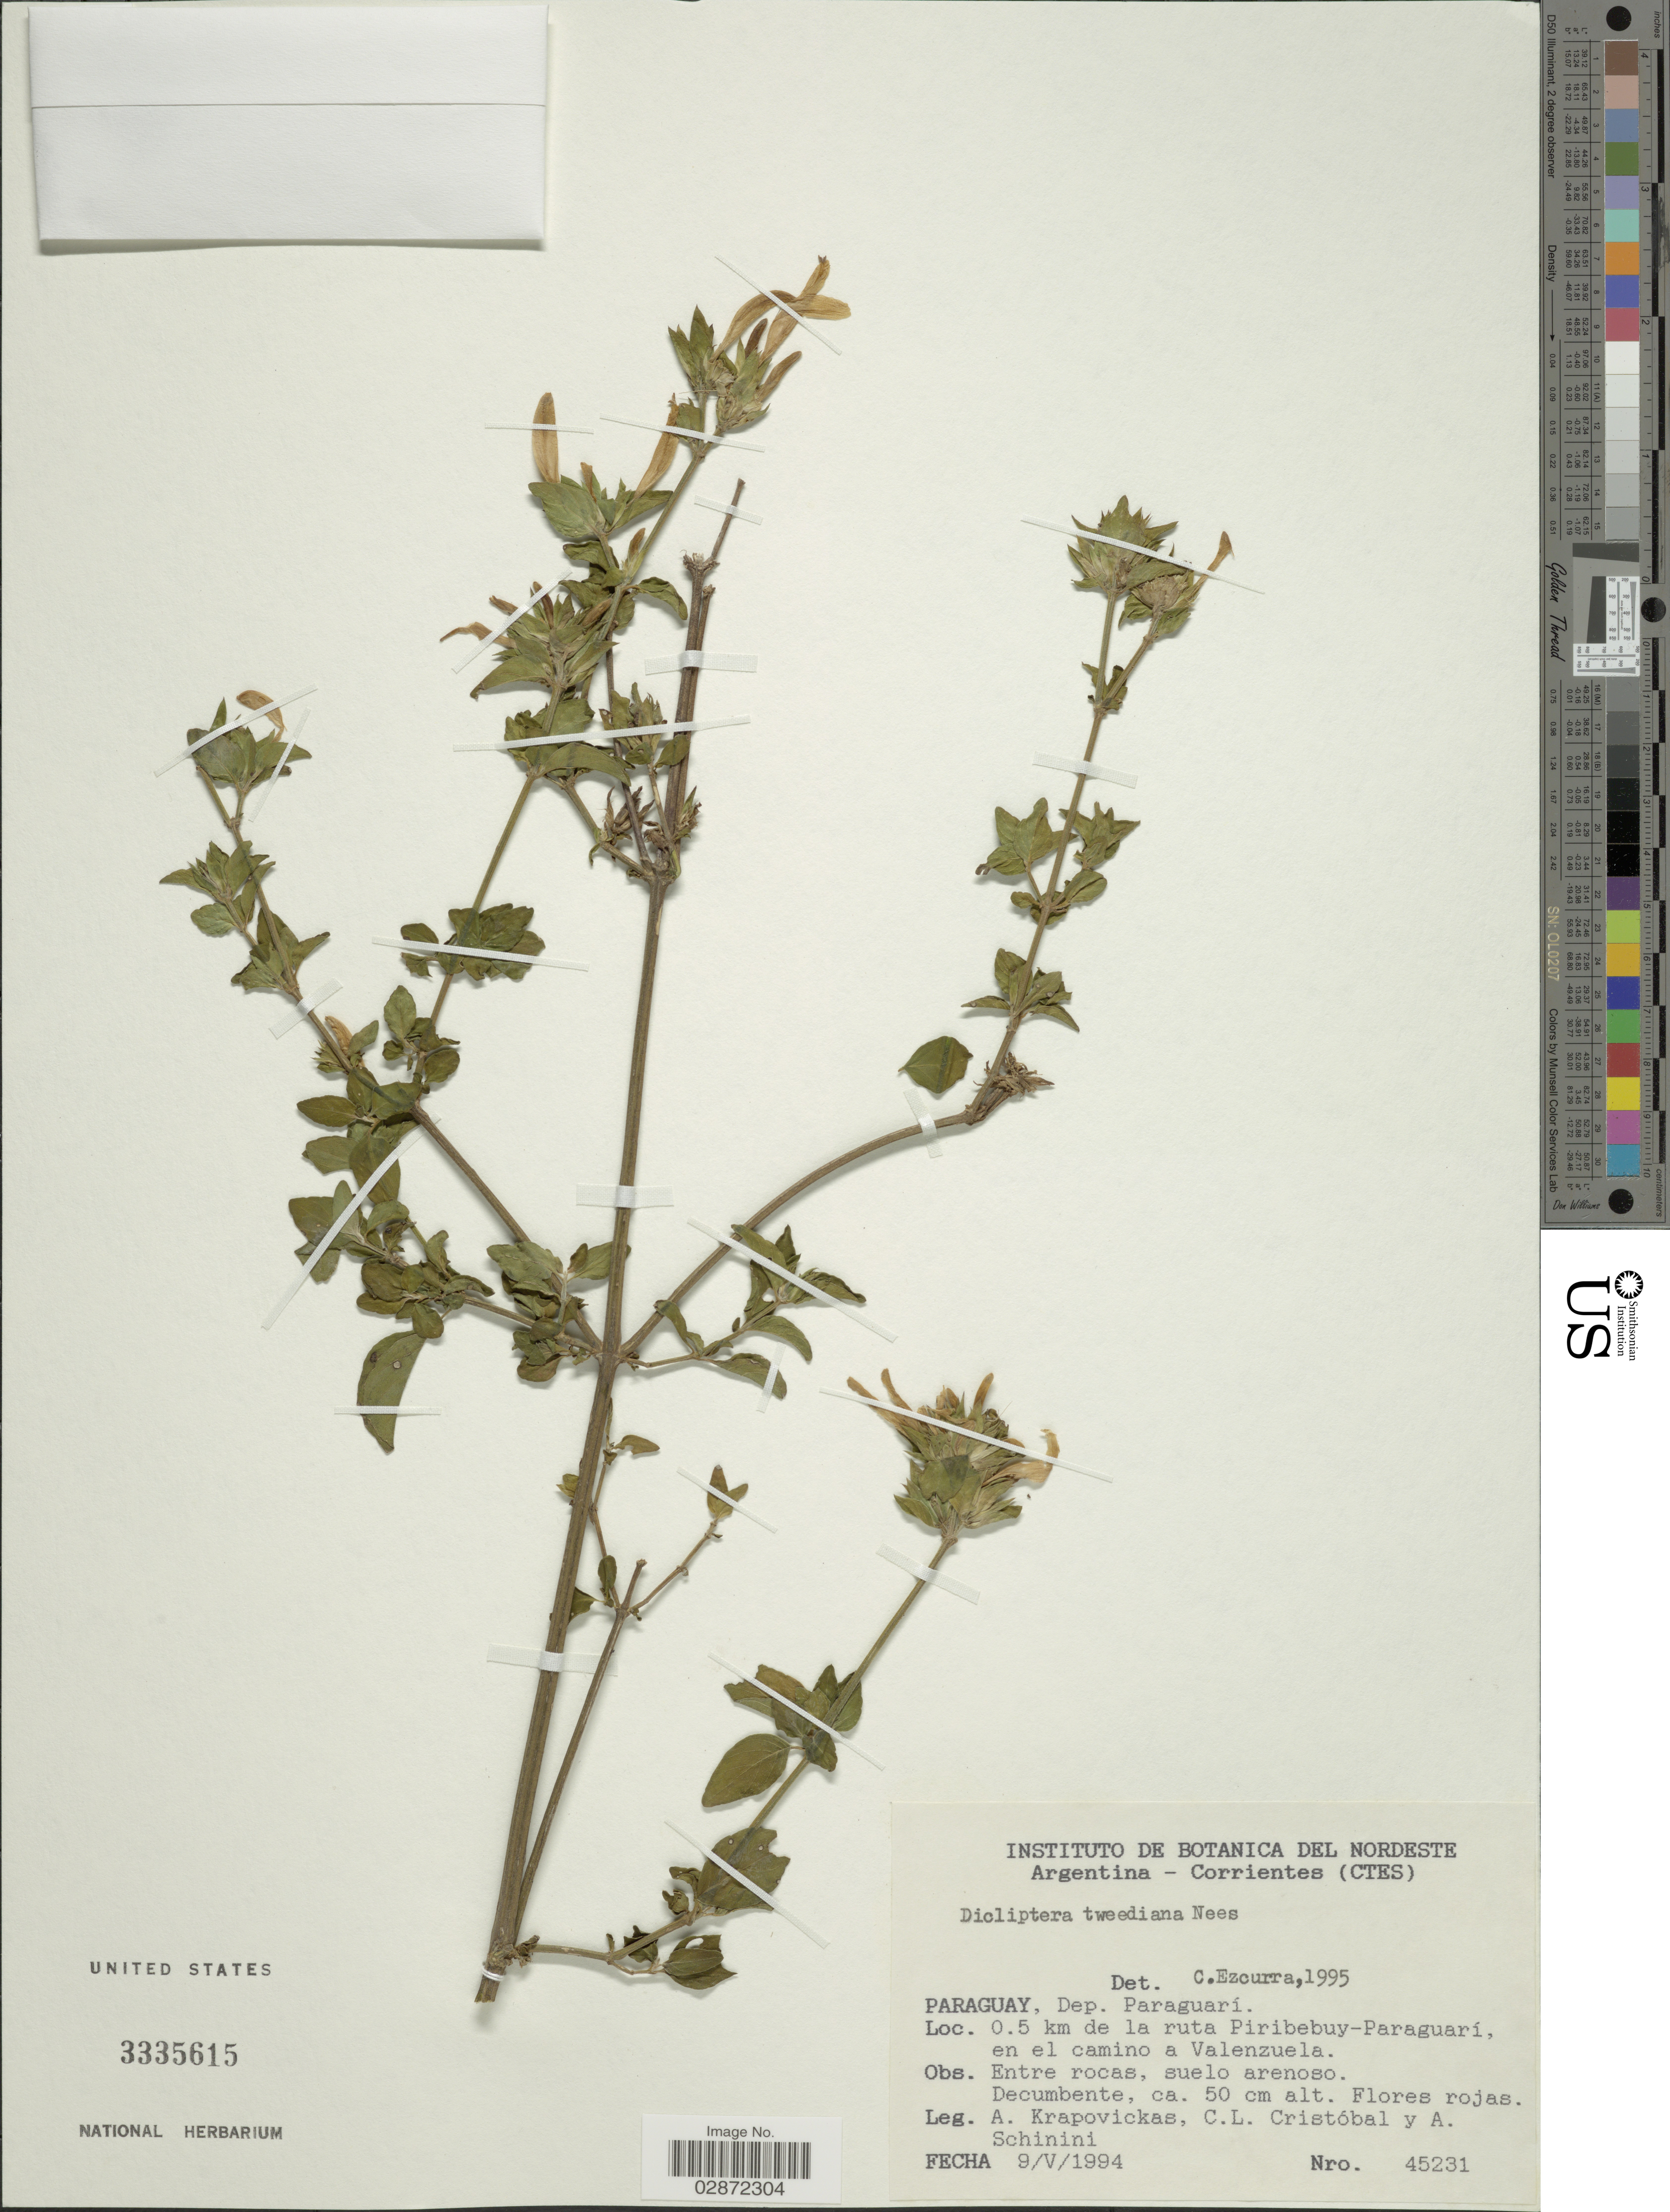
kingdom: Plantae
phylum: Tracheophyta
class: Magnoliopsida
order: Lamiales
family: Acanthaceae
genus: Dicliptera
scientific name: Dicliptera squarrosa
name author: Nees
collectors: A. Krapovickas, C. L. Cristóbal & A. Schinini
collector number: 45231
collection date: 1994-05-09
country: Paraguay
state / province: Paraguari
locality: Dep. Paraguarí. 0.5 km de la ruta Piribebuy-Paraguarí, en el camino a Valenzuela.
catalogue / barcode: US 3335615